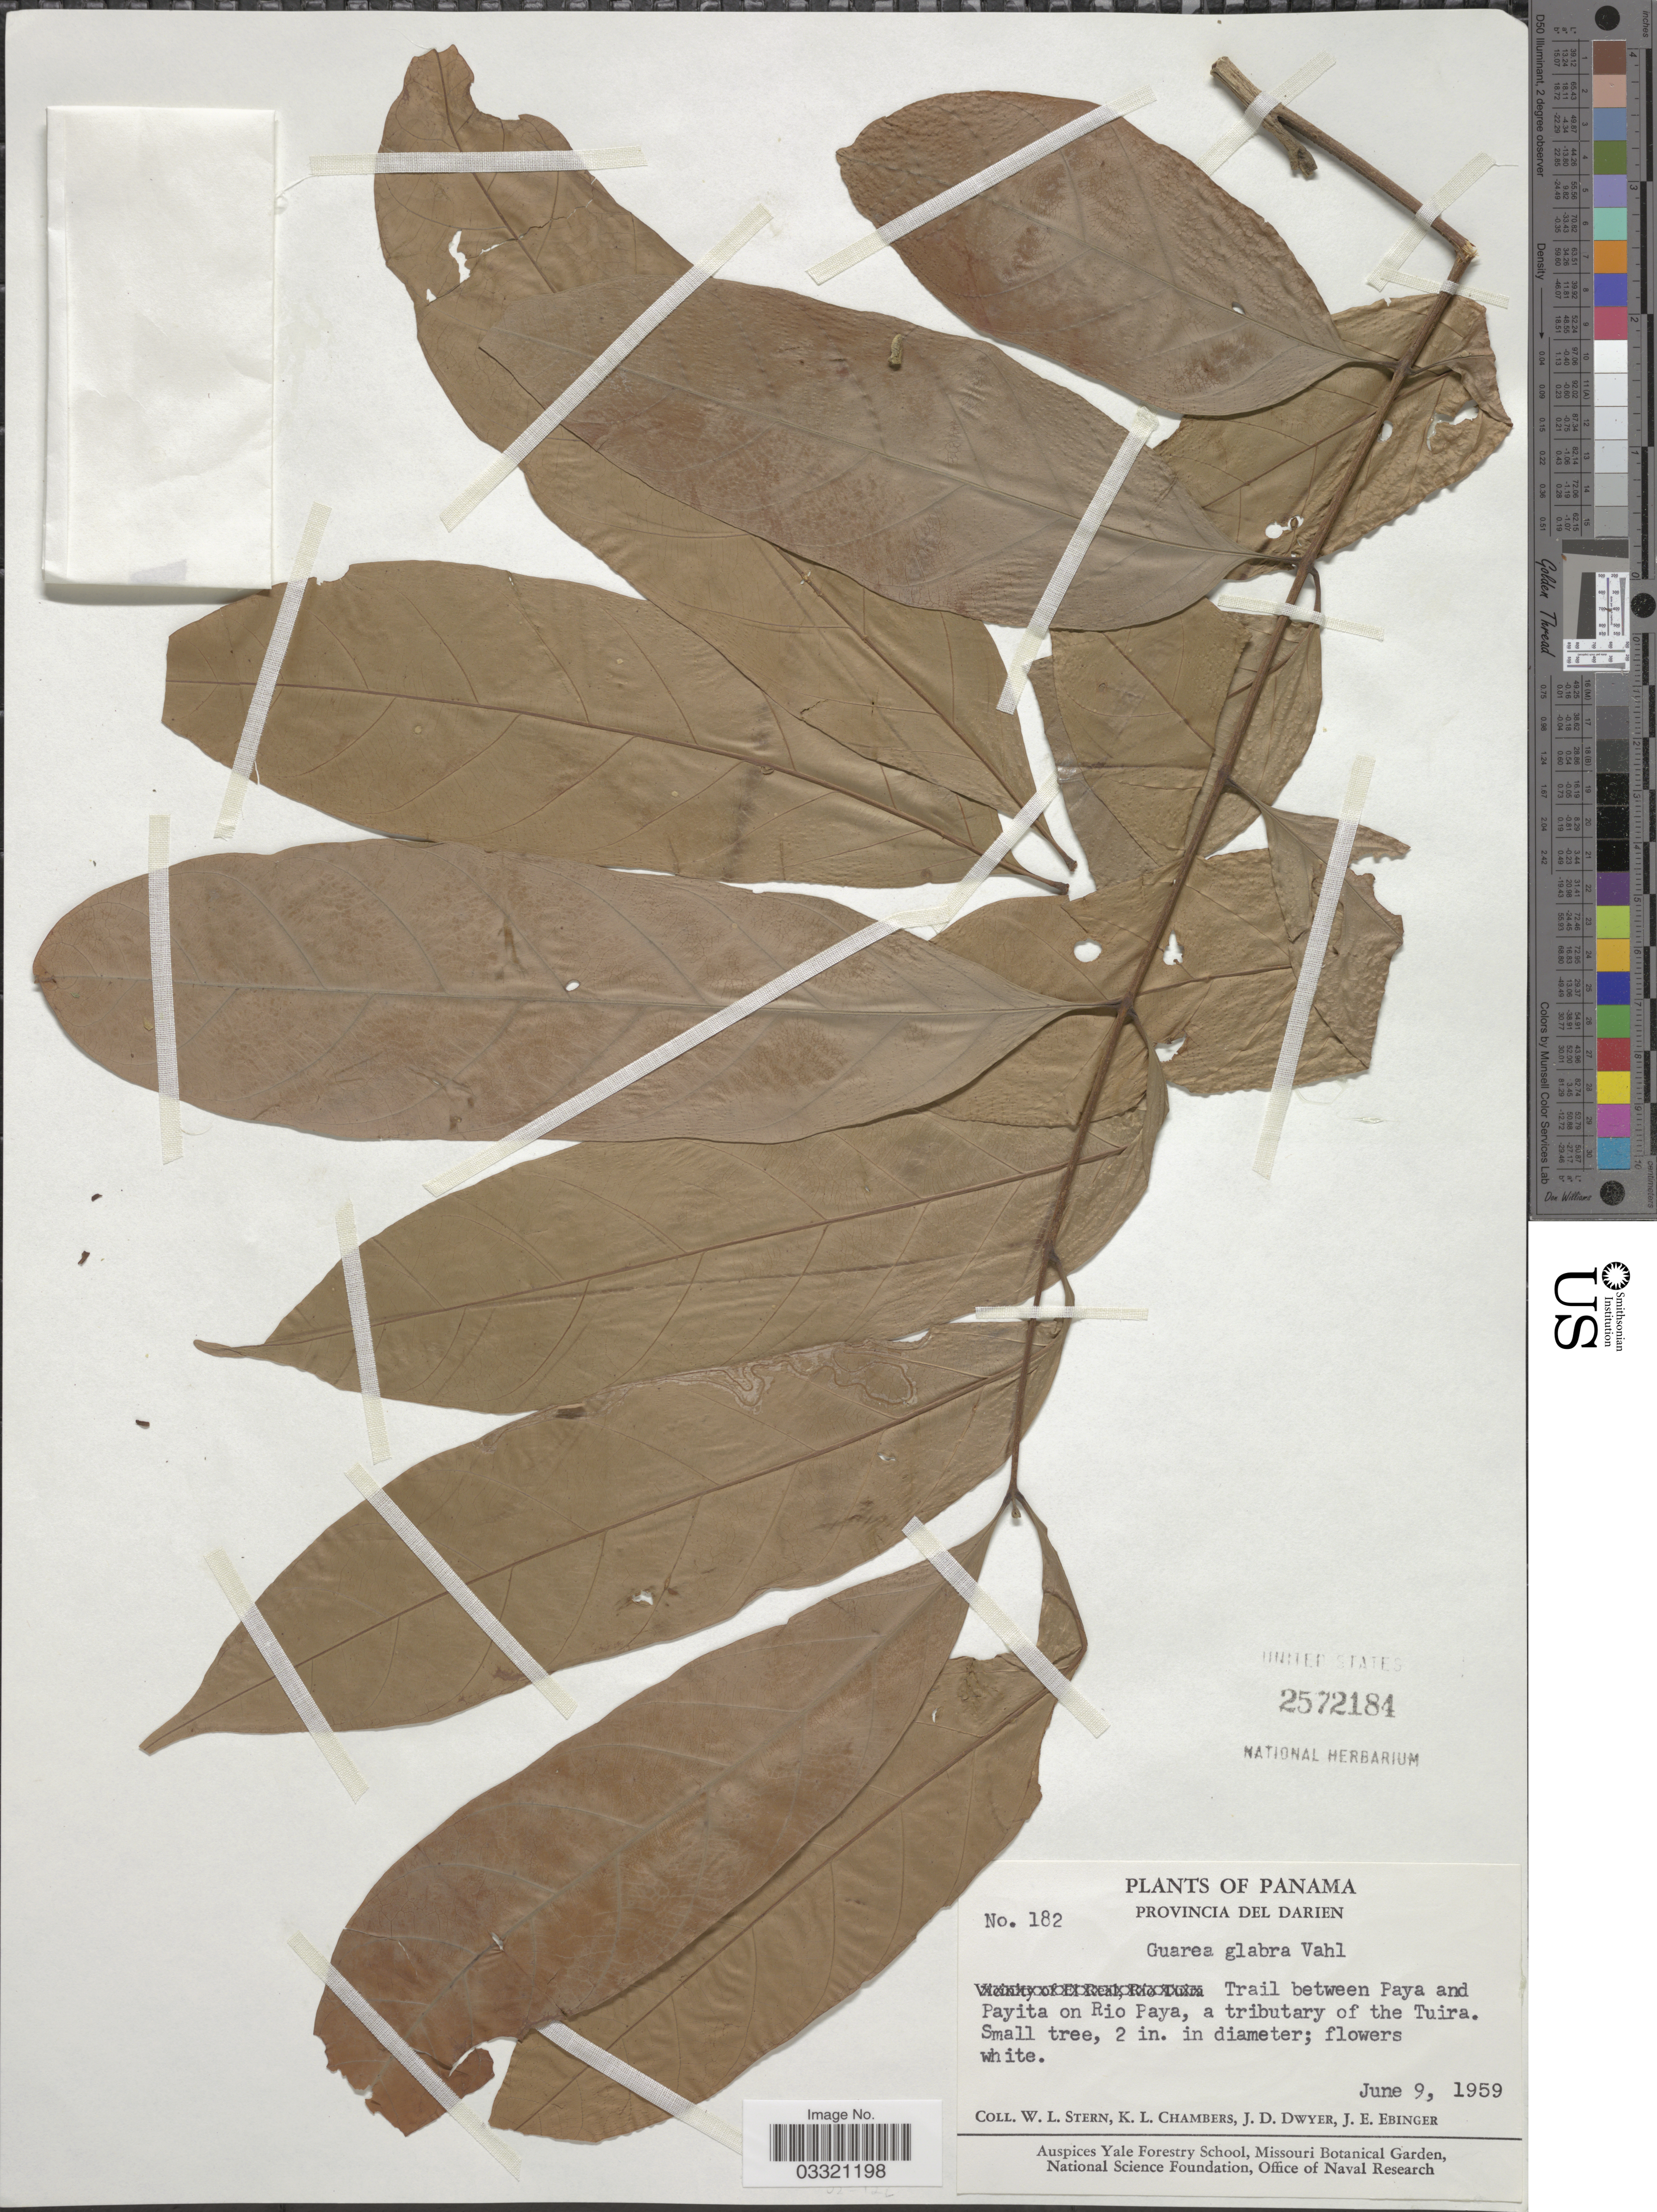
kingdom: Plantae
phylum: Tracheophyta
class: Magnoliopsida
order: Sapindales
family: Meliaceae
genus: Guarea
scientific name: Guarea glabra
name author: Vahl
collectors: W. L. Stern, K. Chambers, J. D. Dwyer & J. Ebinger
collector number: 182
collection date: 1959-06-09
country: Panama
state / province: Darién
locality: Provincia del Darien. Trail between Paya and Payita on Rio Paya, a tributary of the Tuira.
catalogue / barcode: US 2572184